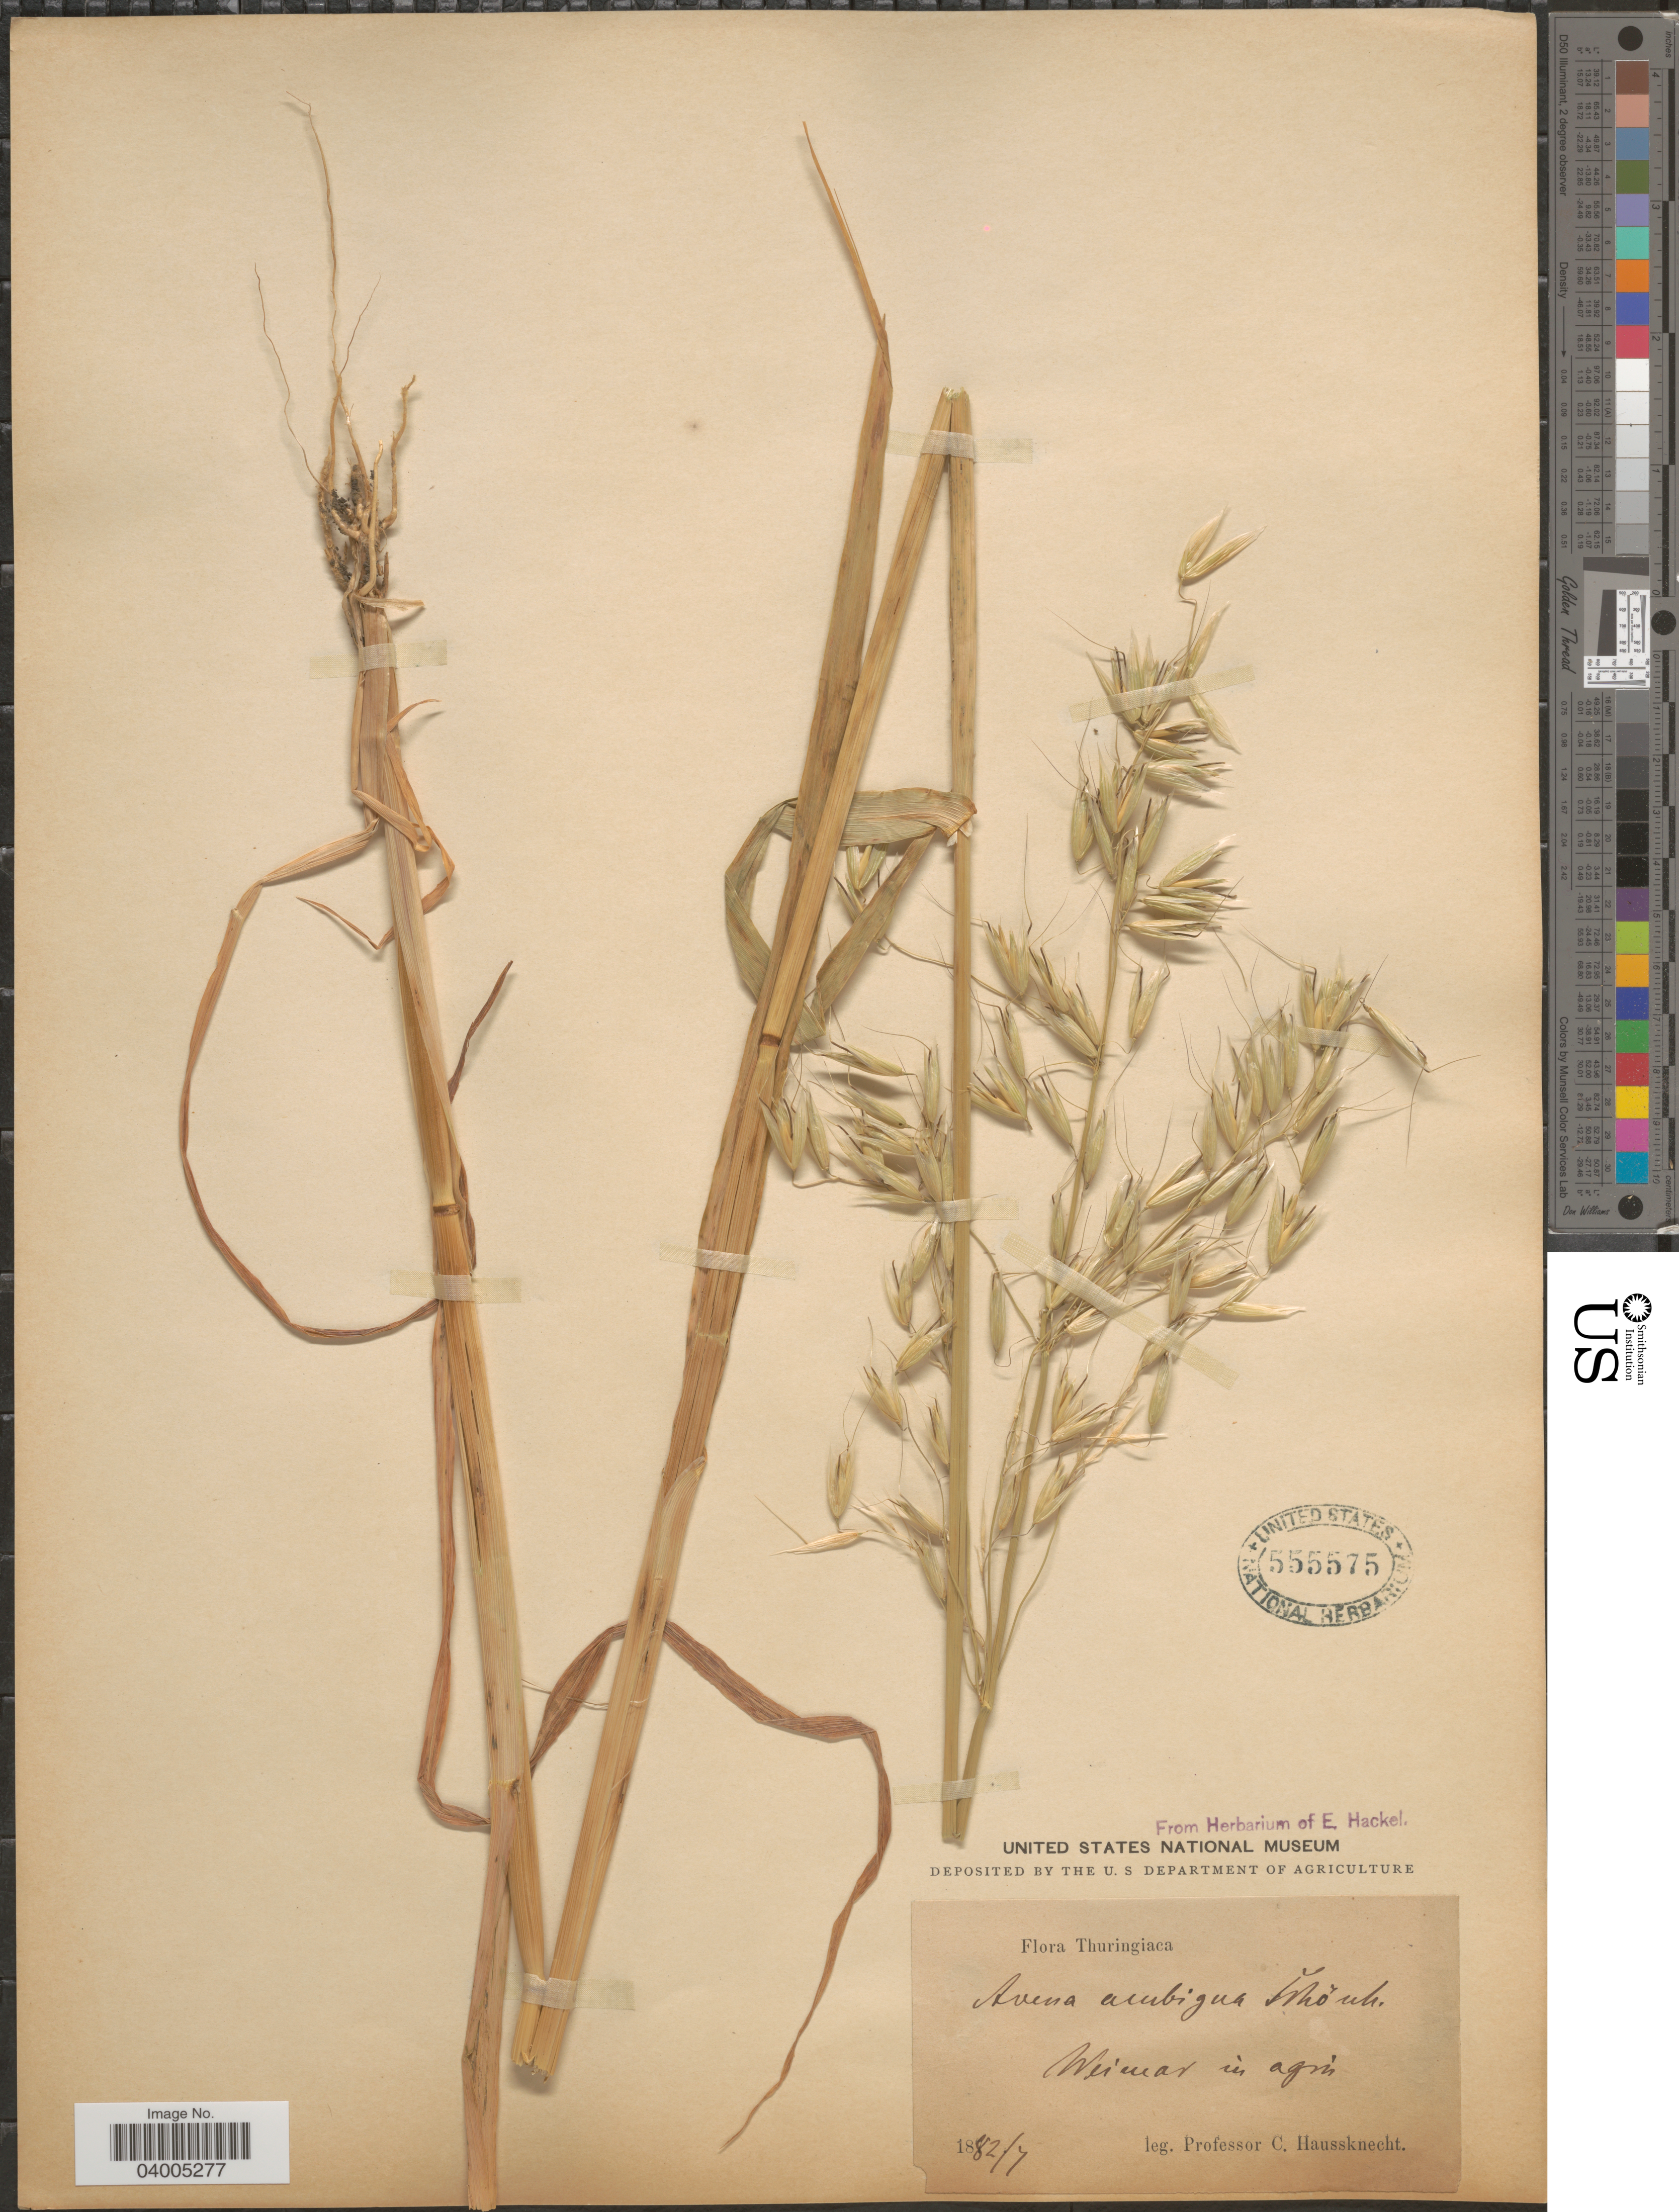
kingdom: Plantae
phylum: Tracheophyta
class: Liliopsida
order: Poales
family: Poaceae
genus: Avena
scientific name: Avena fatua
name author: L.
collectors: C. Haussknecht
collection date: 1882-07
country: Germany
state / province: Thuringia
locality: Thuringiaca. Weimar in agris.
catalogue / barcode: US 555575